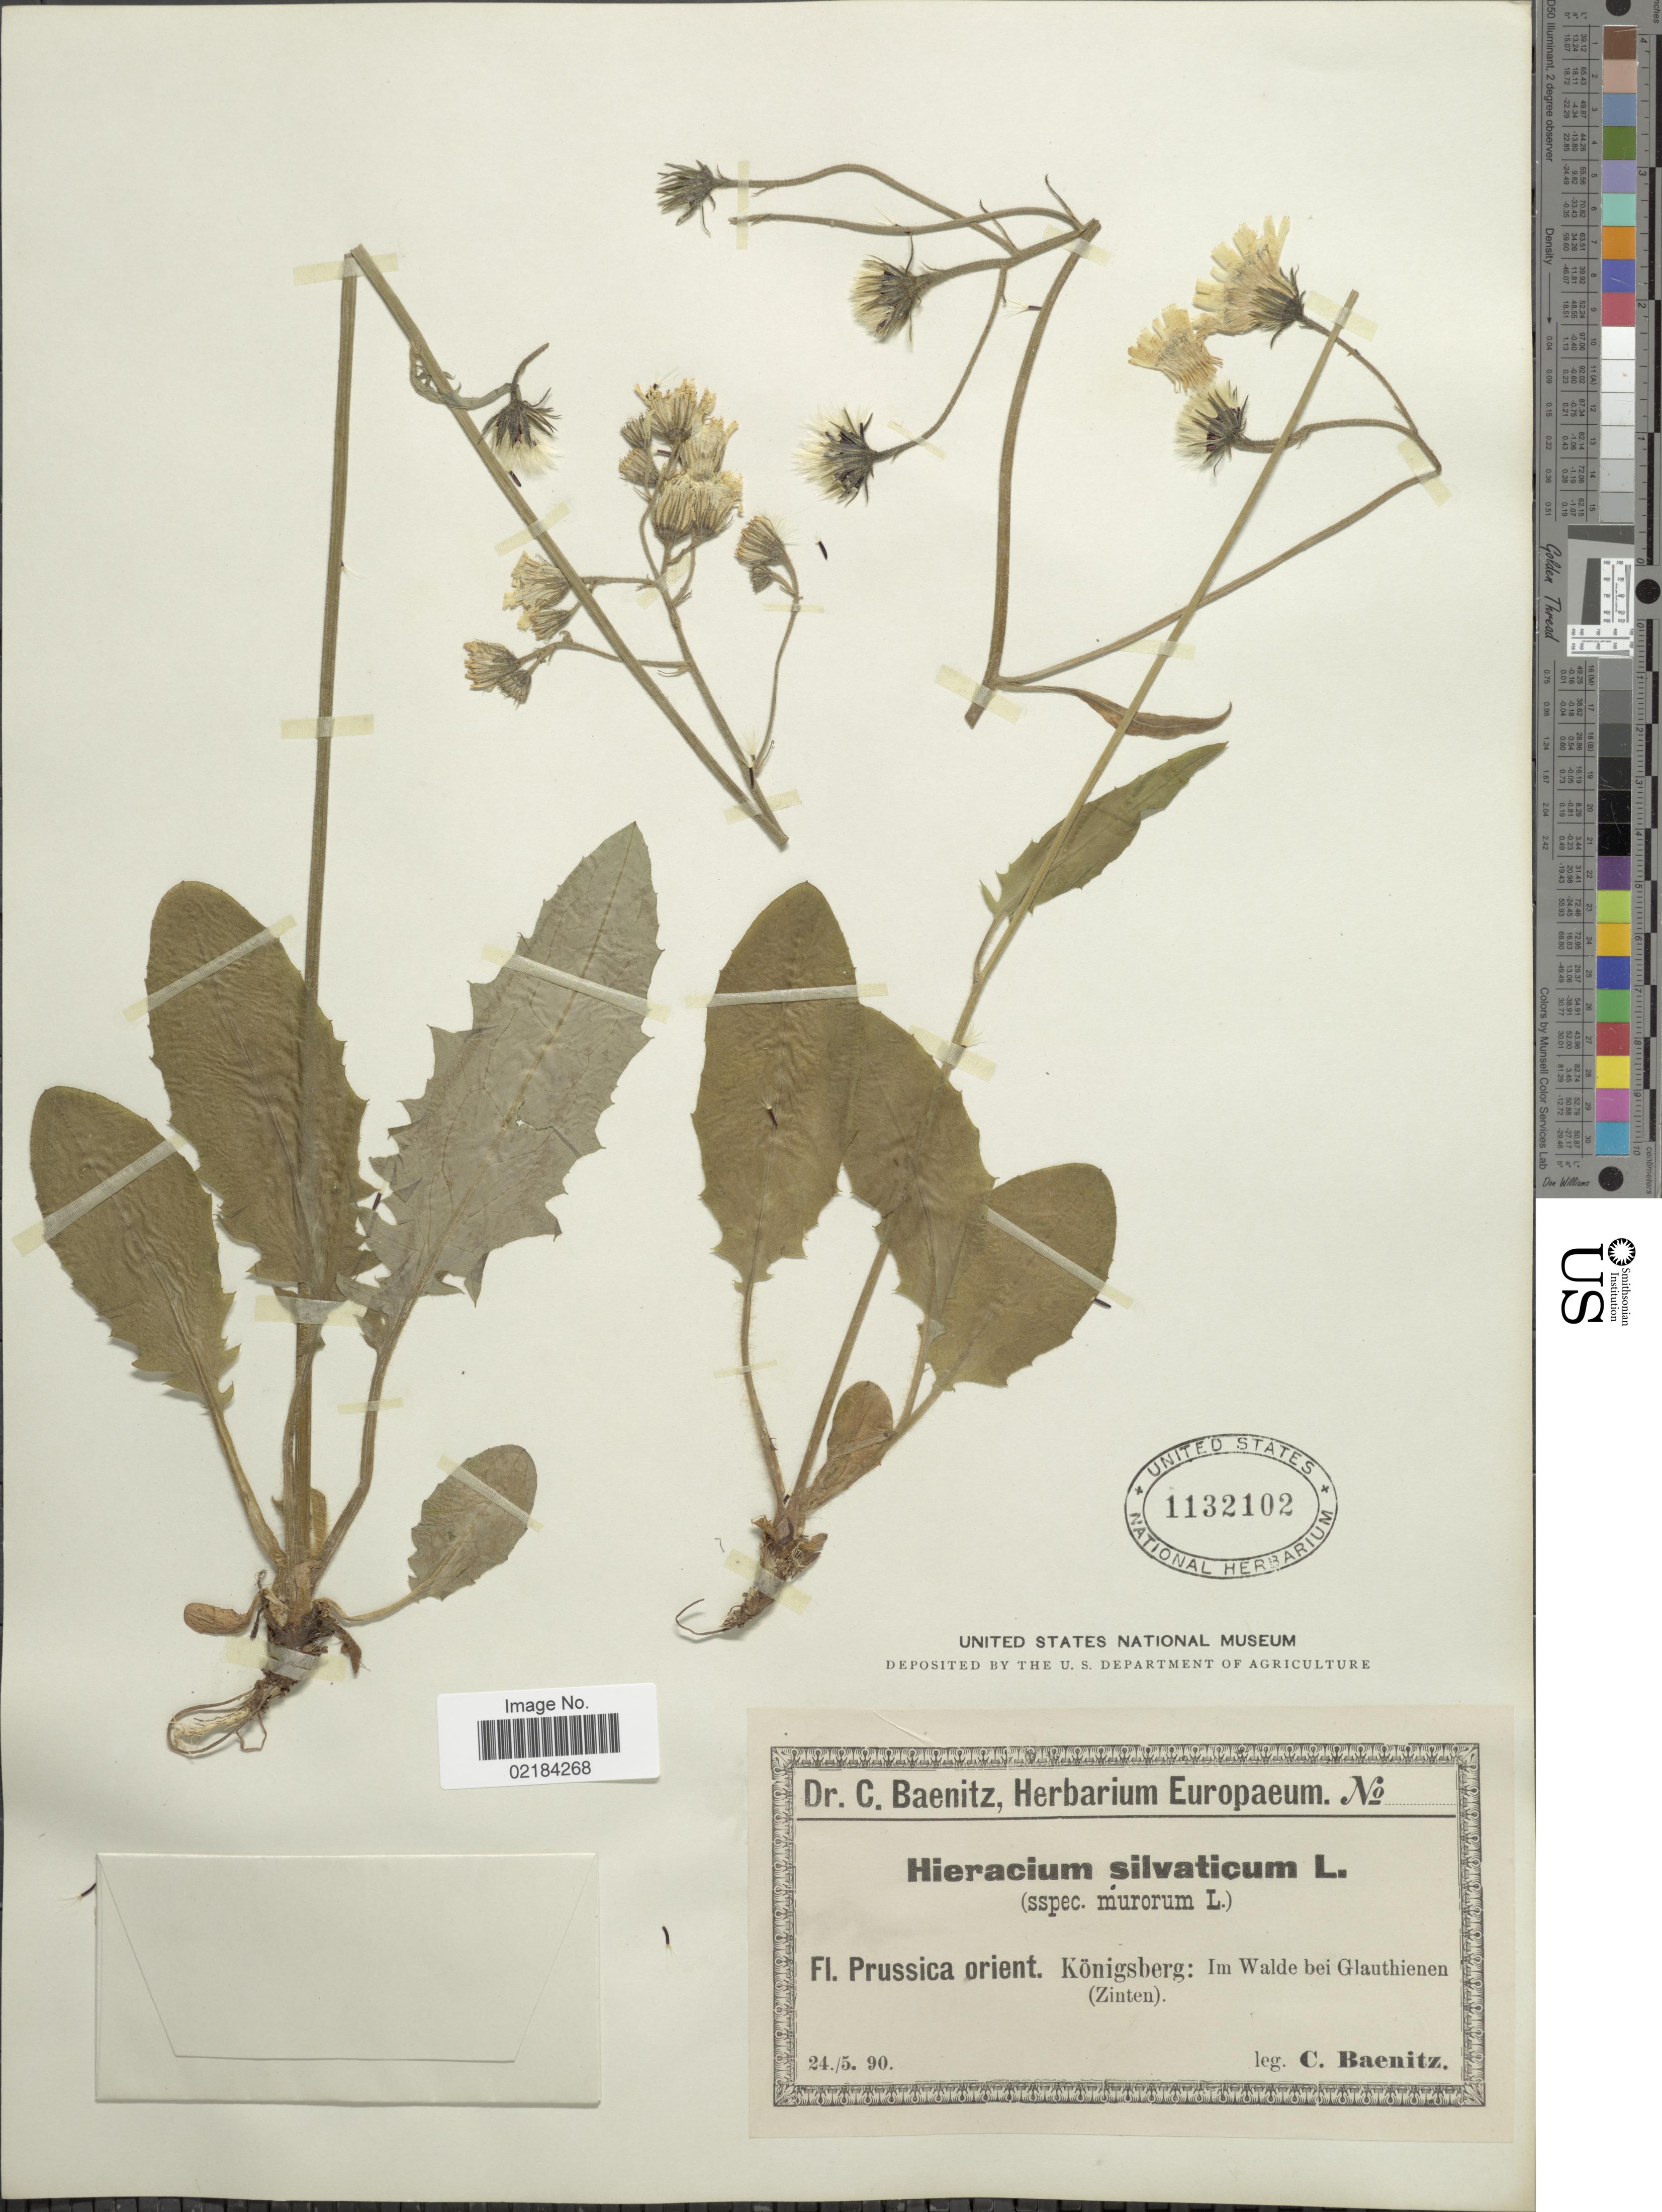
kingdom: Plantae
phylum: Tracheophyta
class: Magnoliopsida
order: Asterales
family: Asteraceae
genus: Hieracium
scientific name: Hieracium sylvaticum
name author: (L.) Gouan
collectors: C. G. Baenitz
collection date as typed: Transcribed d/m/y: 24/5/90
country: Germany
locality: Prussica orient, Konigsberg: Im Wade bei Glauthienen (Zinten)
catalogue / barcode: US 1132102